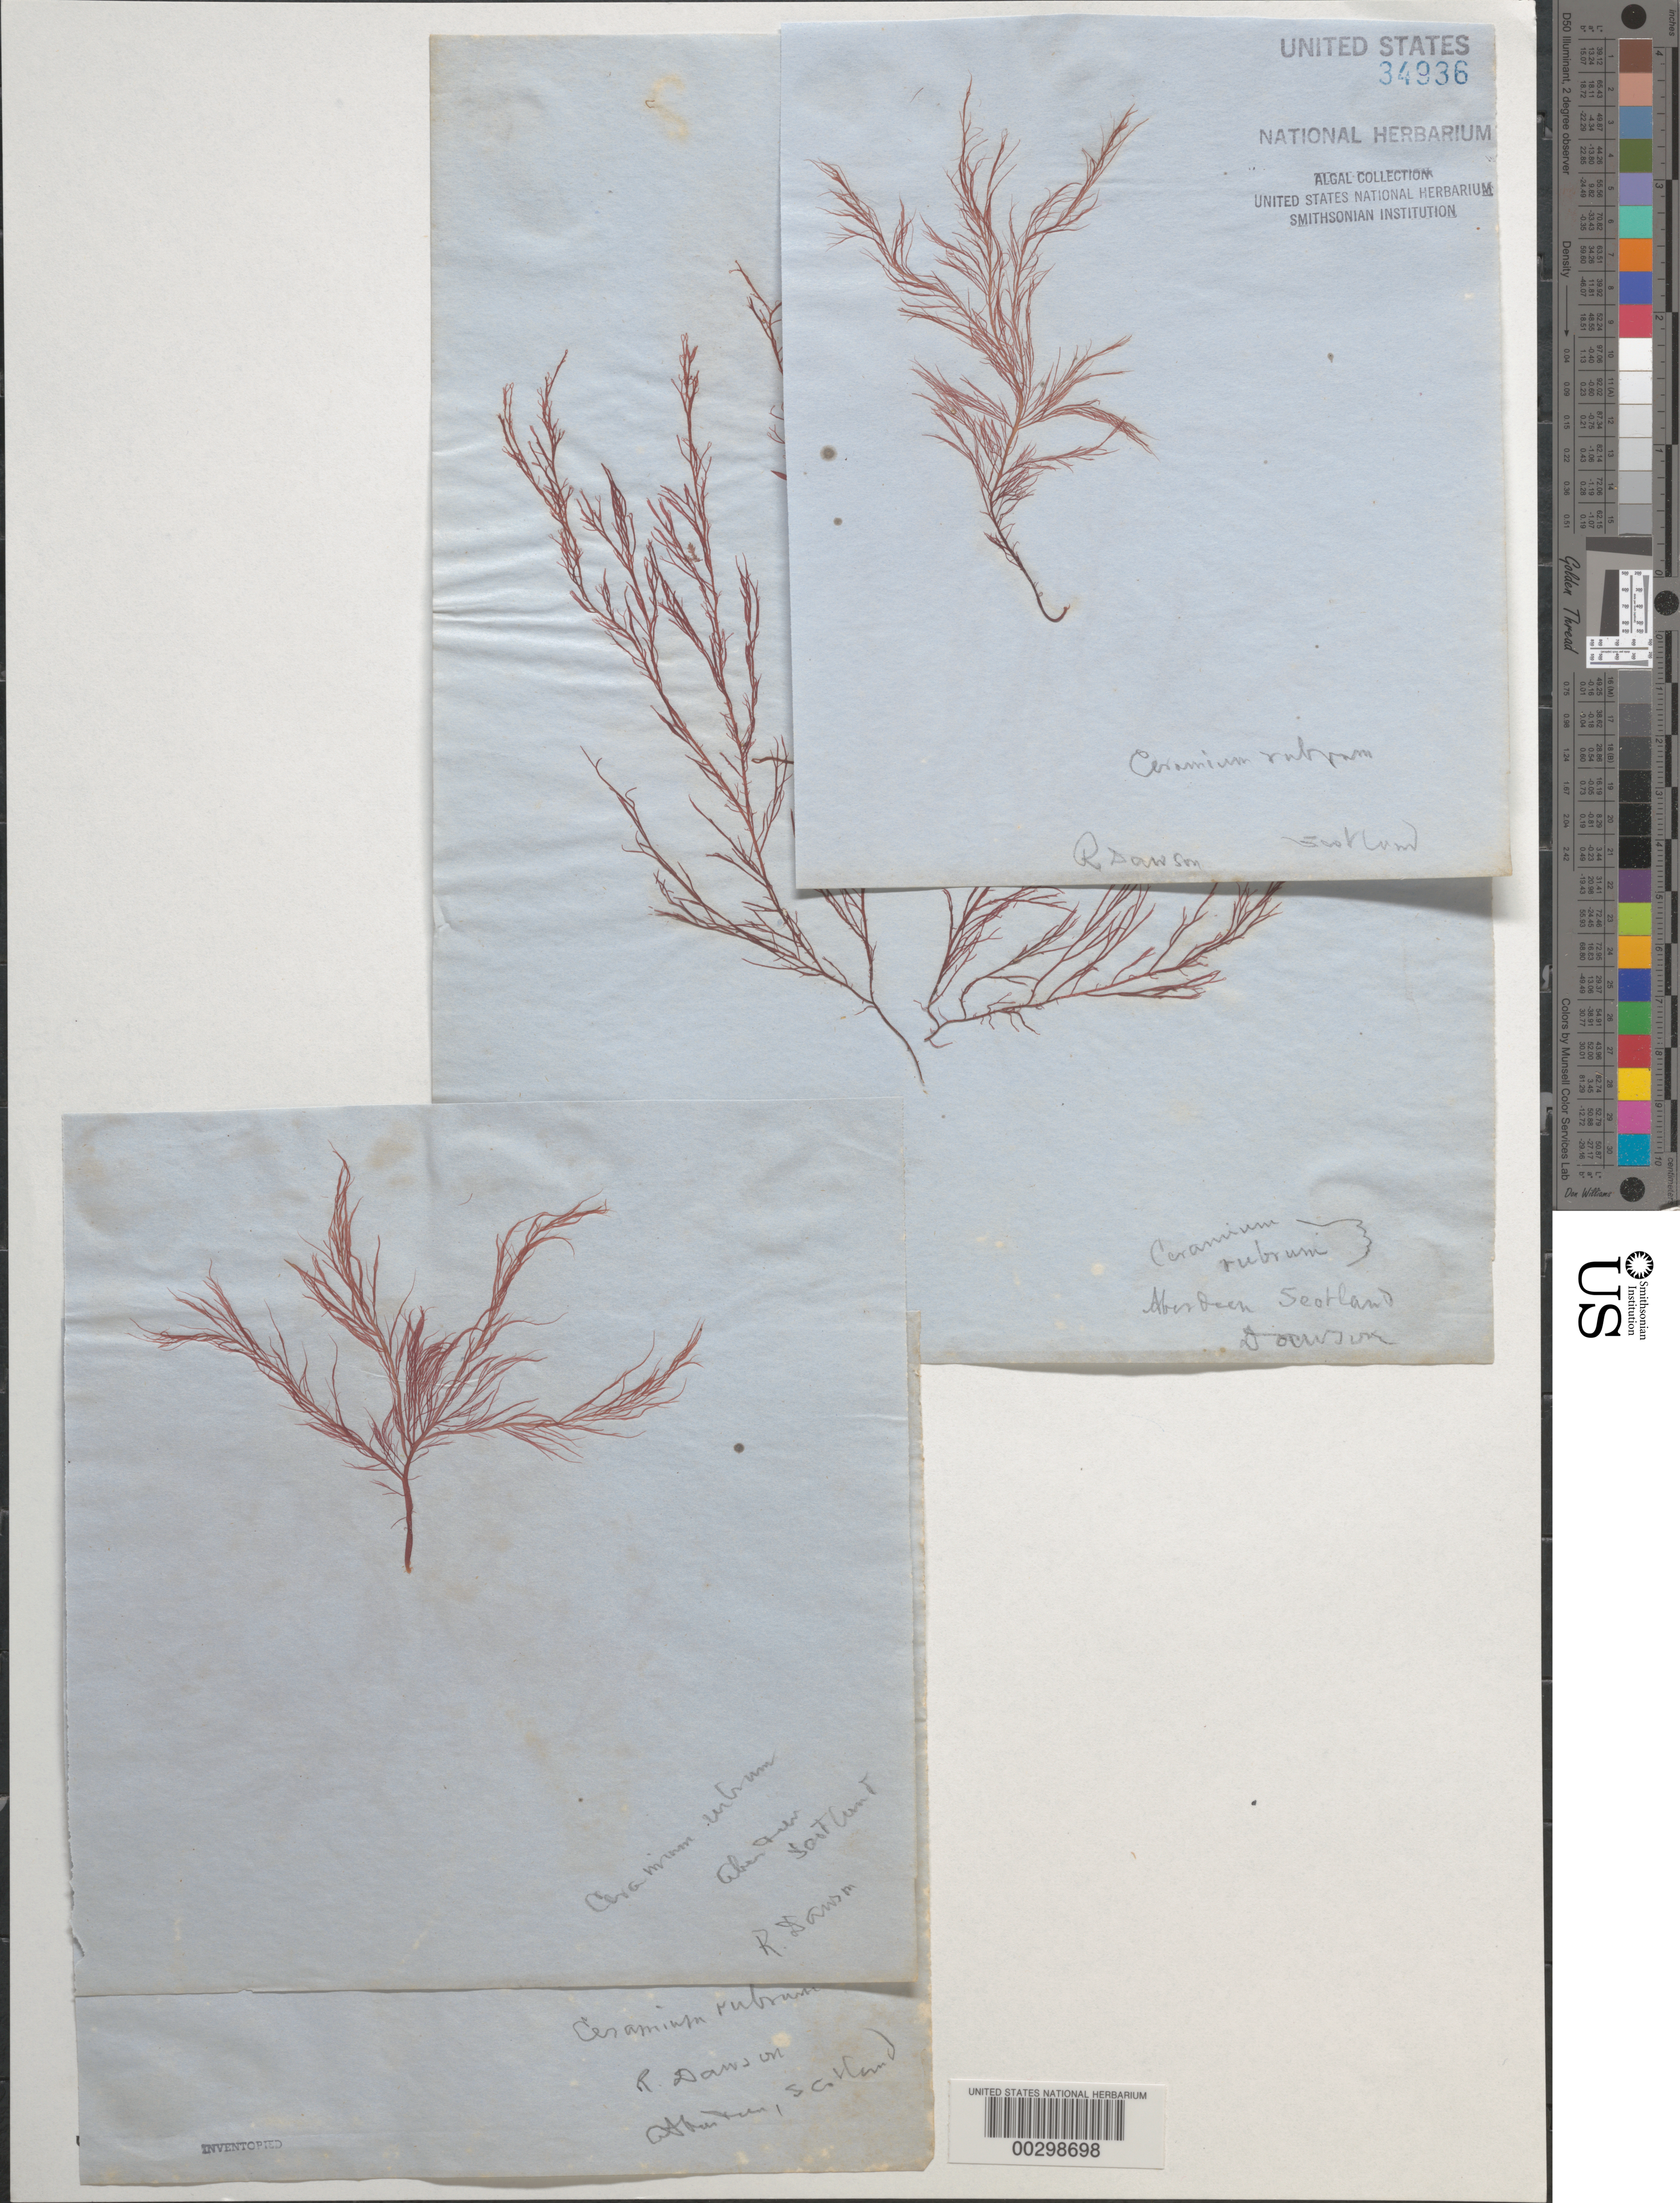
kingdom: Plantae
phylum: Rhodophyta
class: Florideophyceae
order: Ceramiales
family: Ceramiaceae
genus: Ceramium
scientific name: Ceramium rubrum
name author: C. Agardh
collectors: R. Dawson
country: United Kingdom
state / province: Scotland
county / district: Grampian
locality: Aberdeen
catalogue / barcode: US 34936